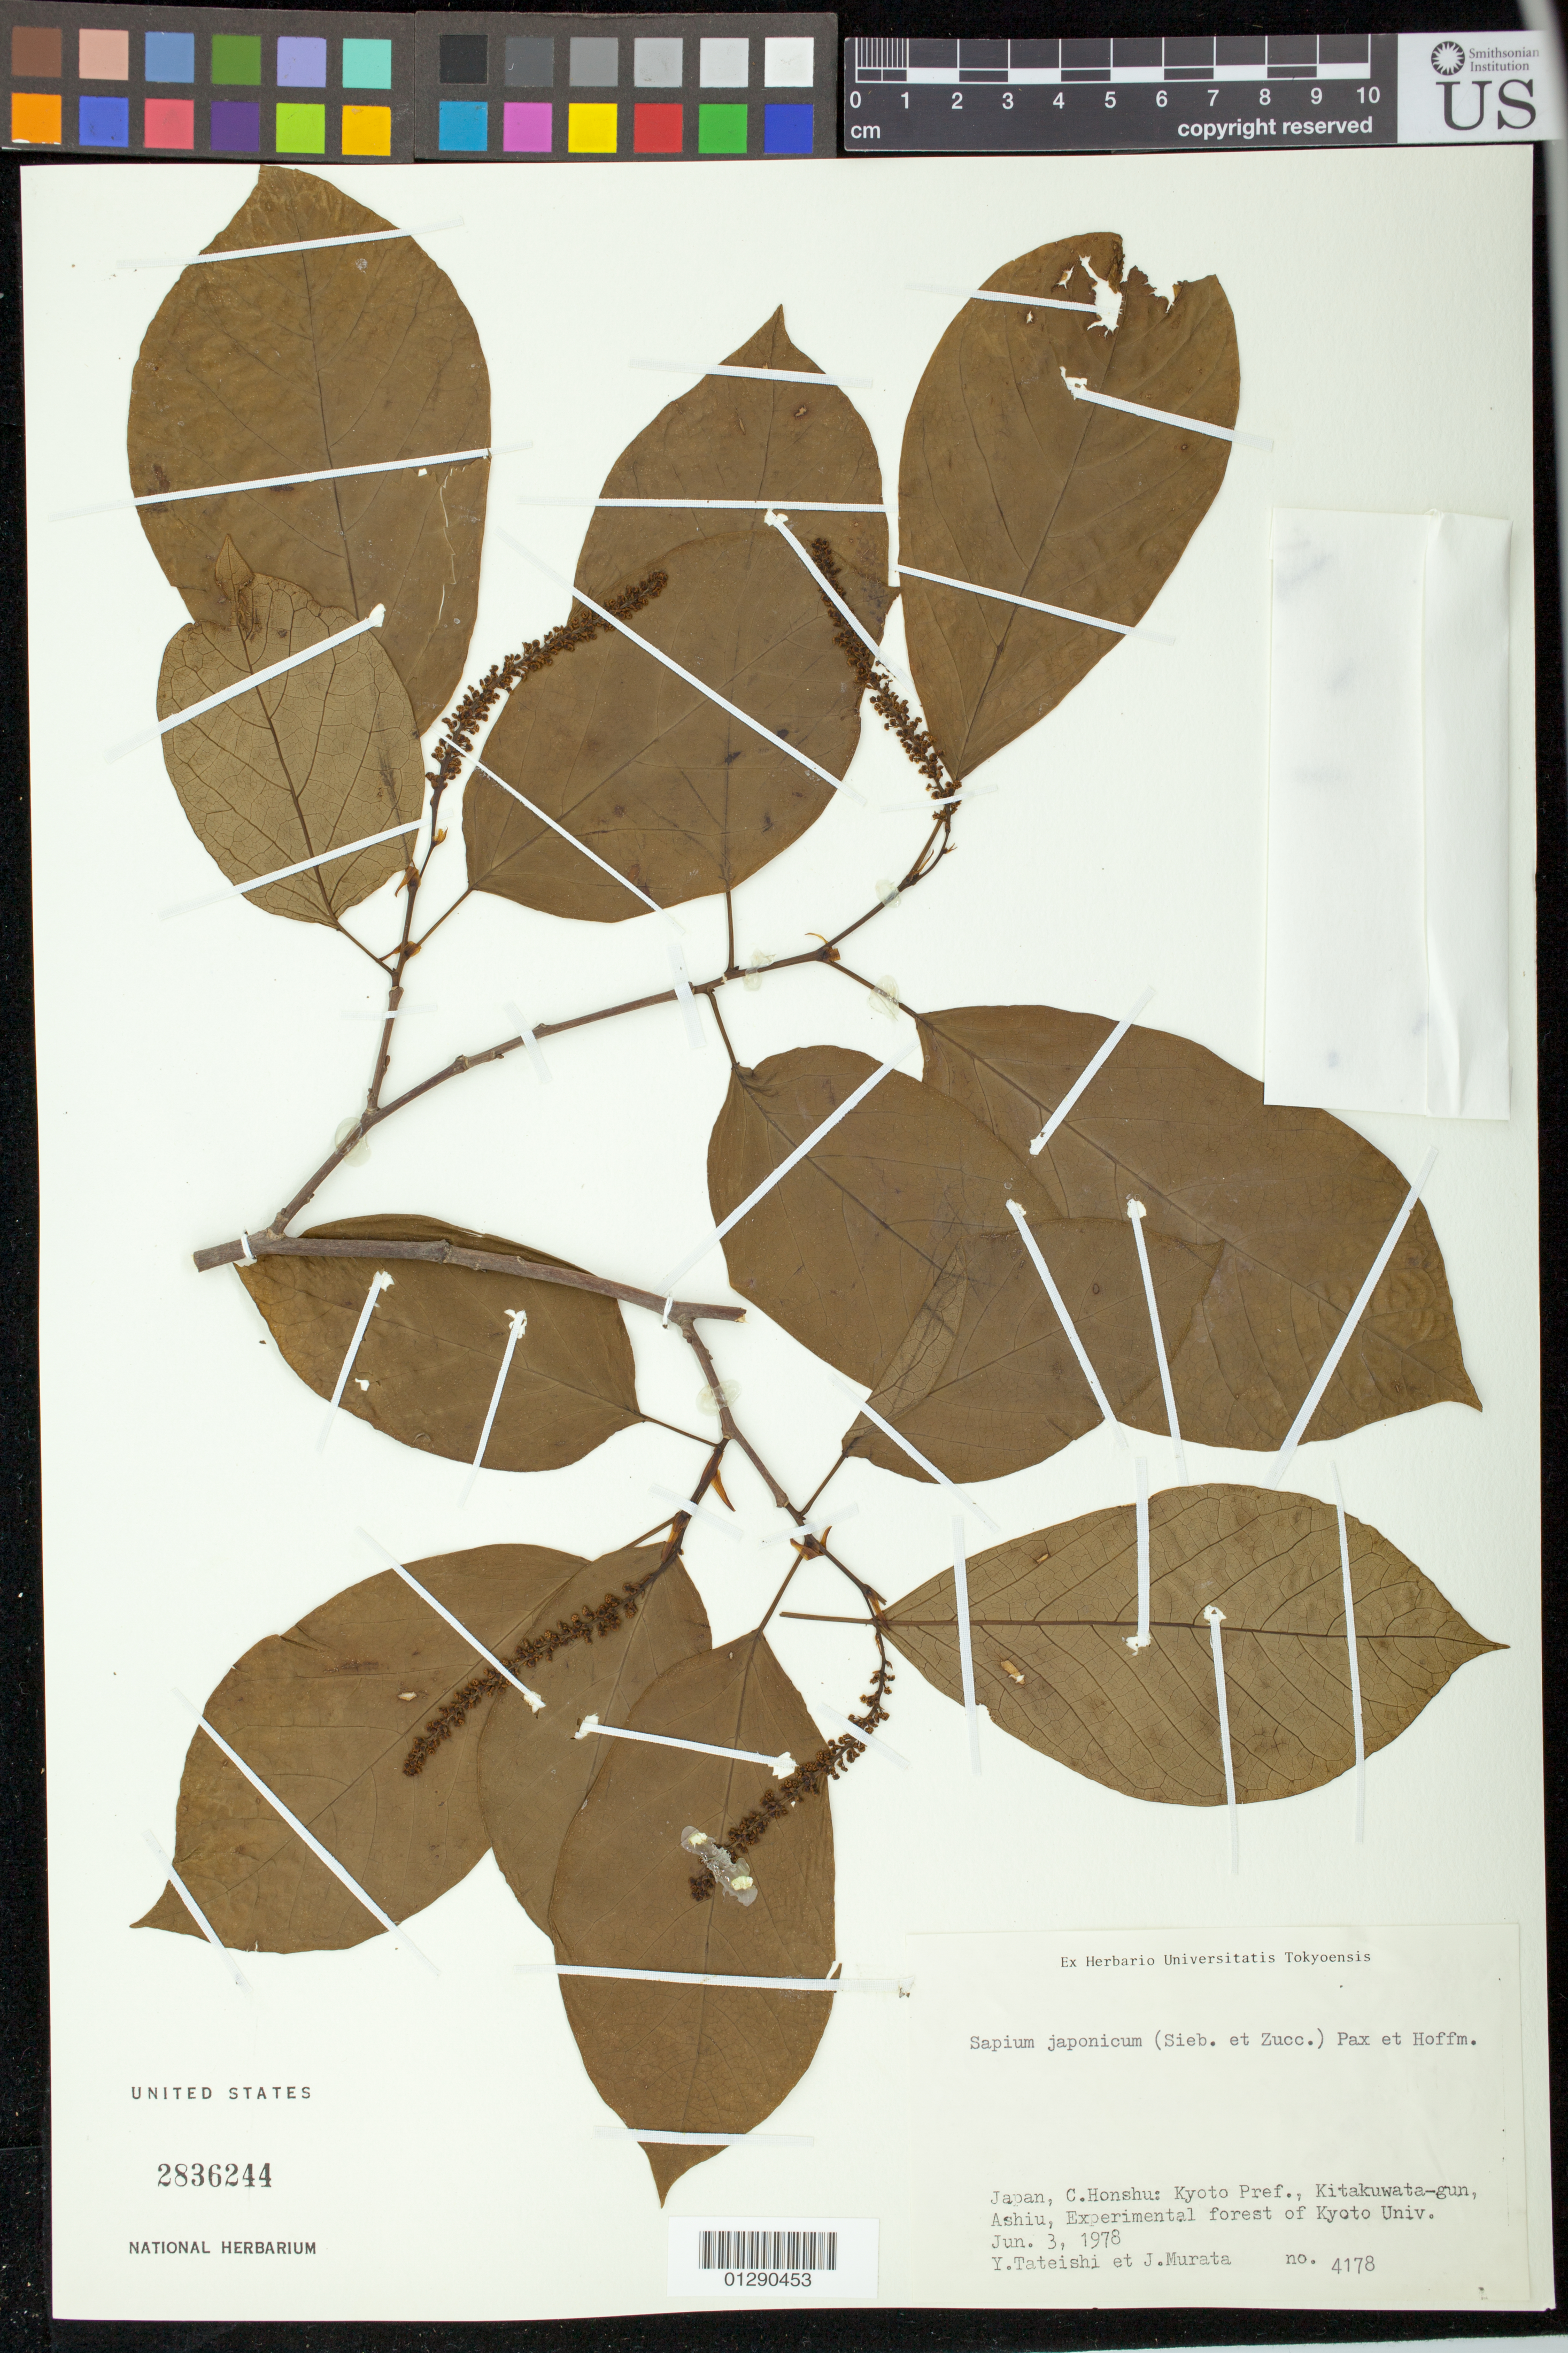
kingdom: Plantae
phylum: Tracheophyta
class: Magnoliopsida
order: Malpighiales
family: Euphorbiaceae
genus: Sapium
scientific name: Sapium japonicum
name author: (Siebold & Zucc.) Pax & K. Hoffm.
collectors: Y. Tateishi & J. Murata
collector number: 4178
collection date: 1978-06-03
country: Japan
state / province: Kyoto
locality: Honshu.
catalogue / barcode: US 2836244